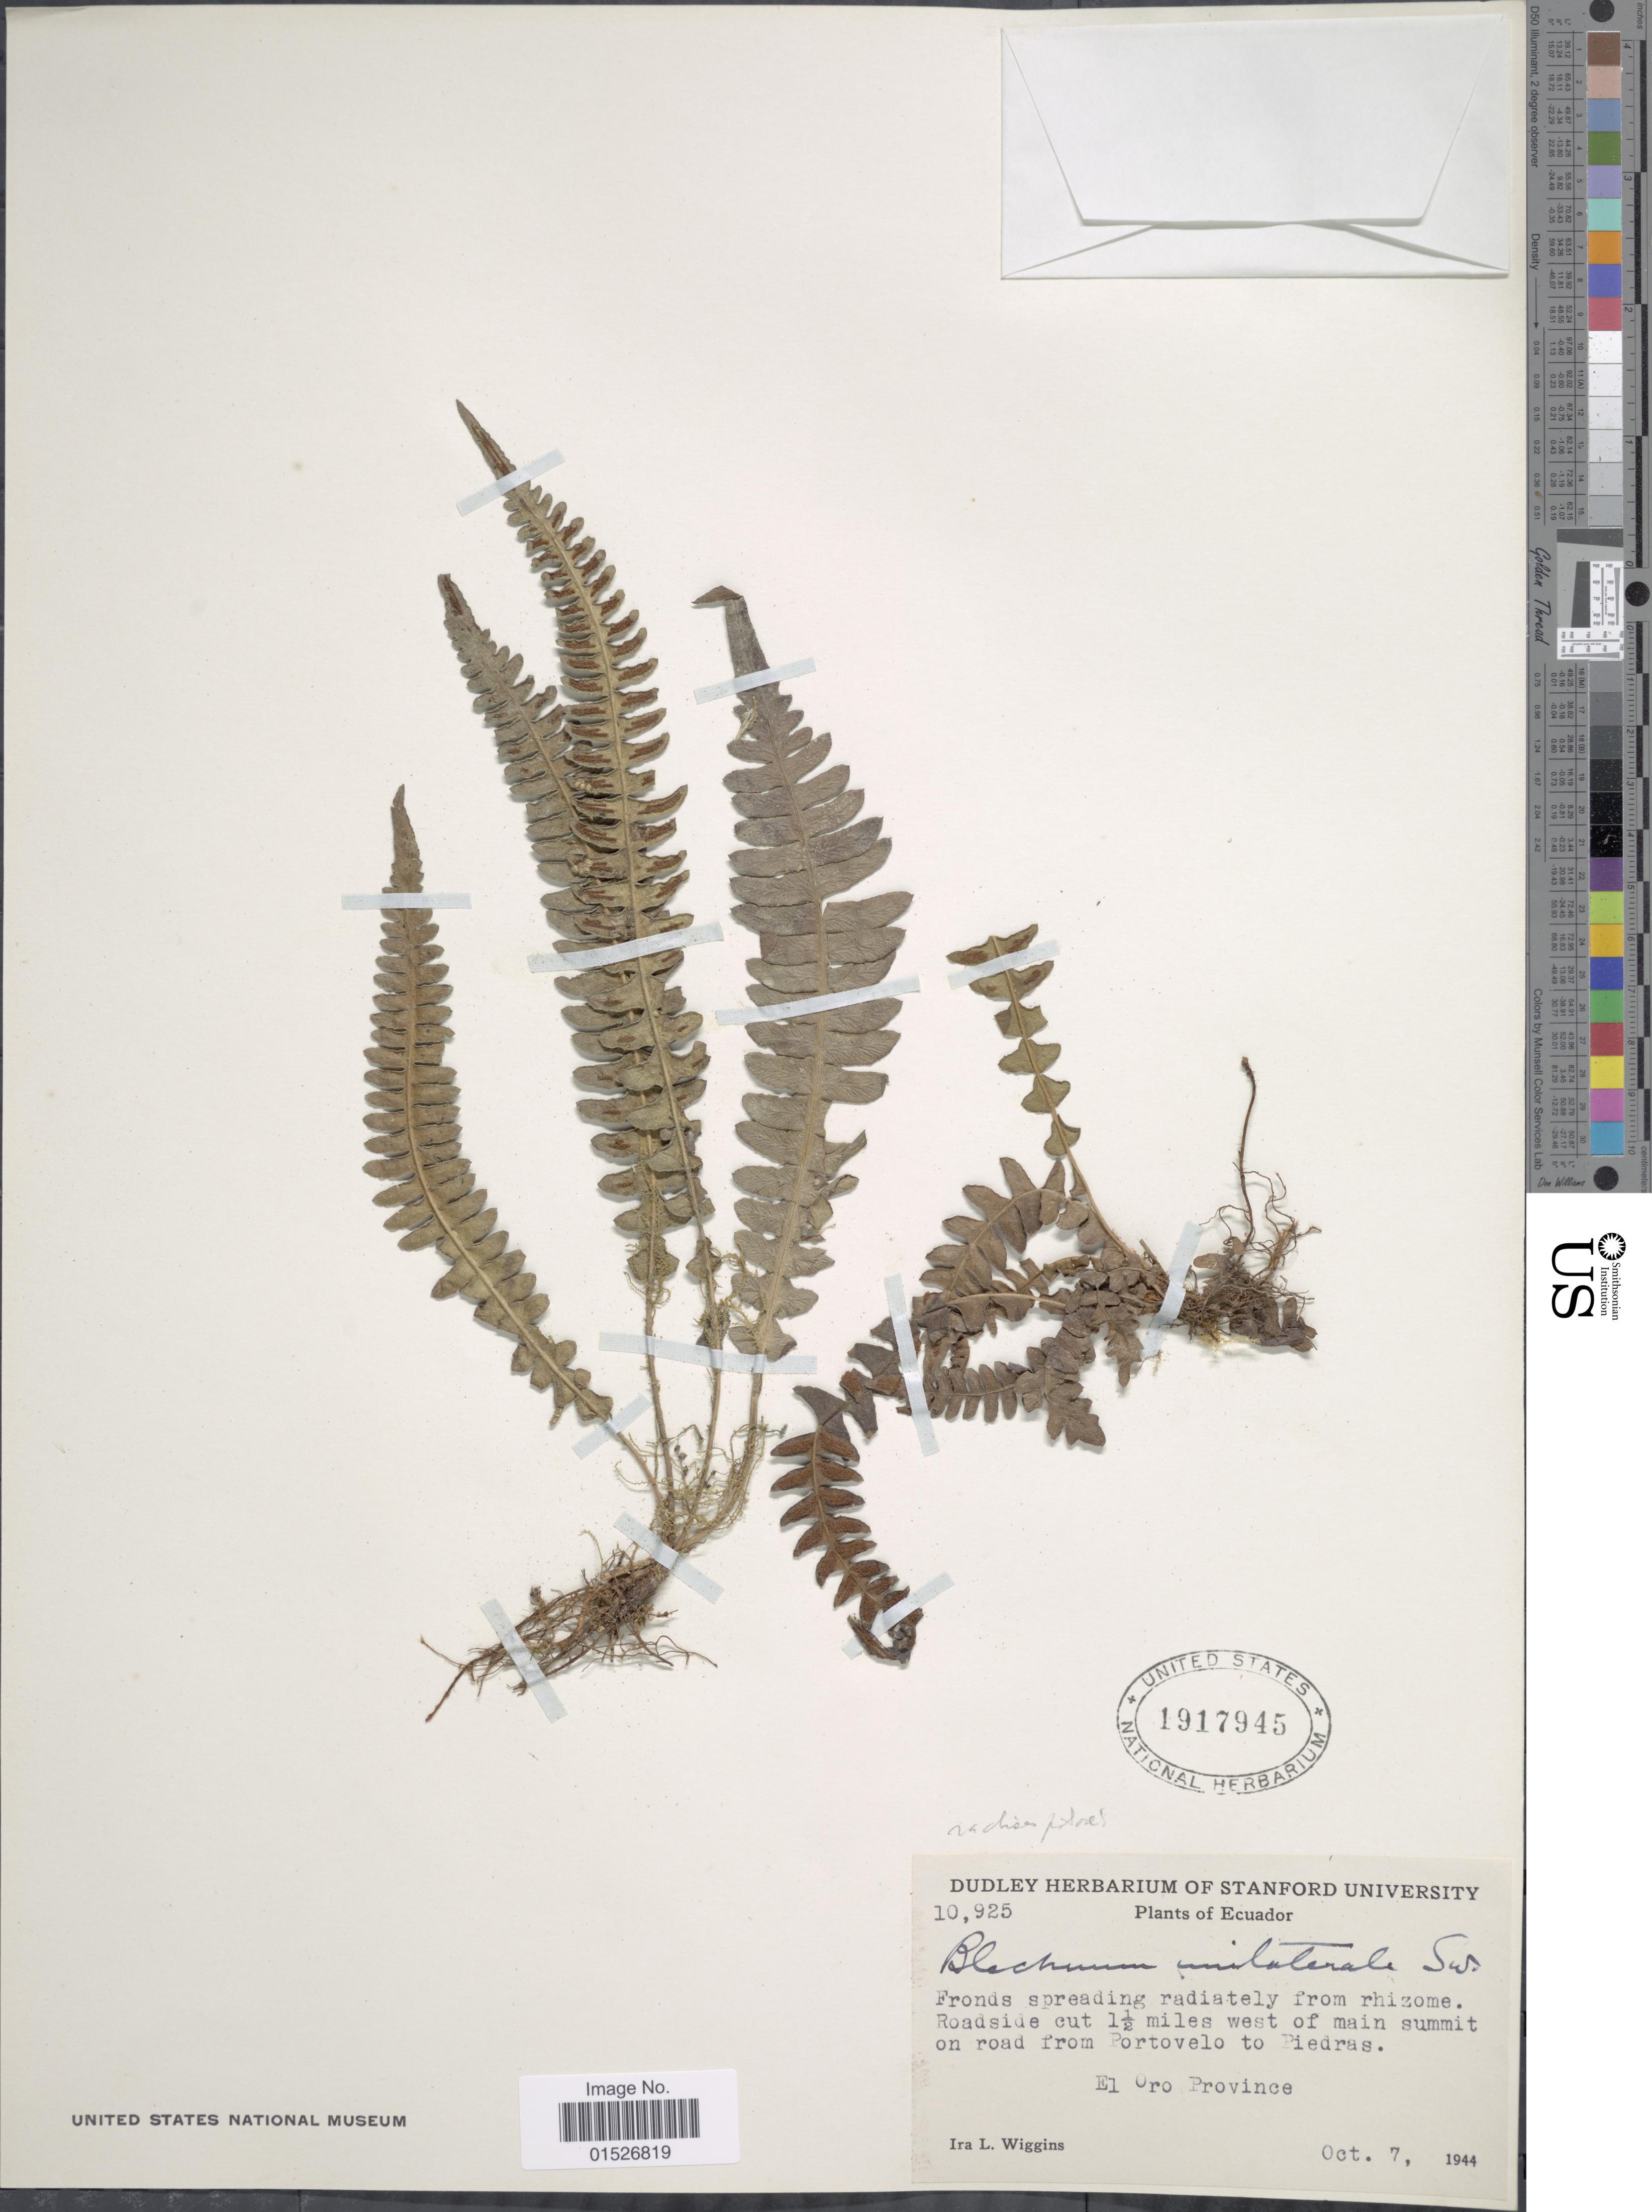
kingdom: Plantae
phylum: Tracheophyta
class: Polypodiopsida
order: Polypodiales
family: Blechnaceae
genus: Blechnum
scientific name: Blechnum polypodioides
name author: Raddi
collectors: I. L. Wiggins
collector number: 10925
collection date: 1944-10-07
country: Ecuador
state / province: El Oro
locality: Roadside cut 1½ miles west of main summit on road from Portovelo to Piedras, El Oro Province.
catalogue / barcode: US 1917945